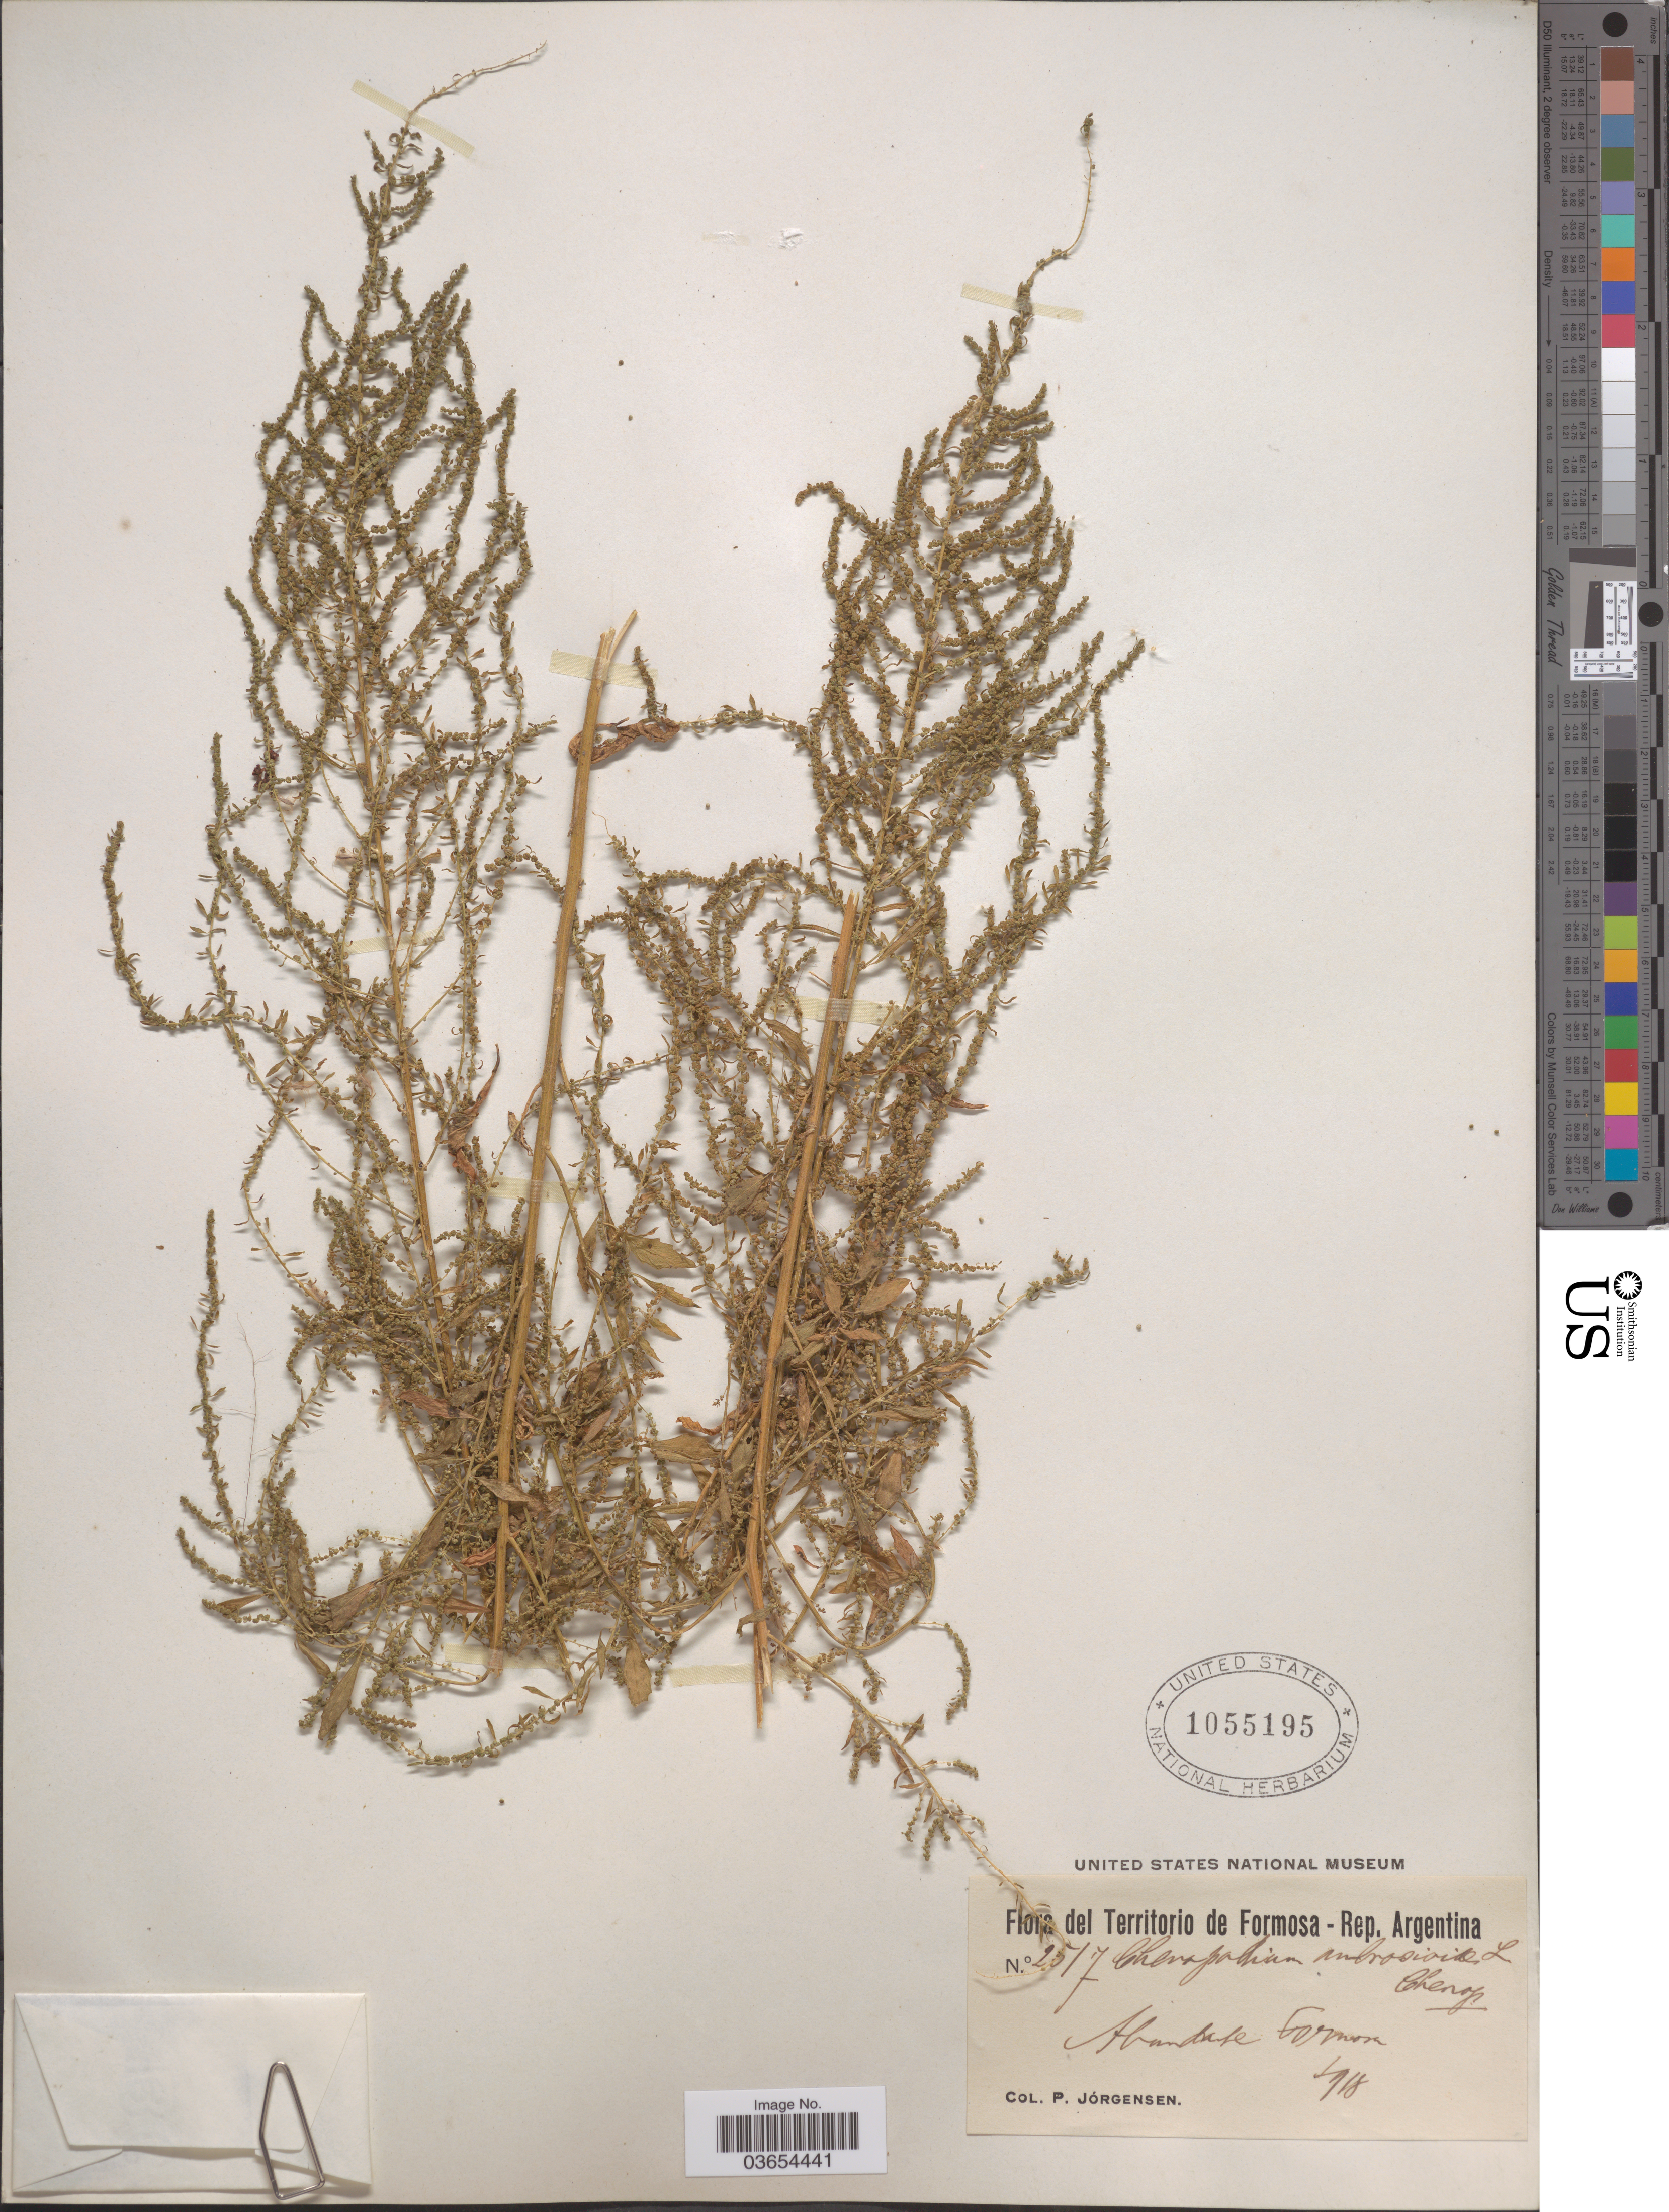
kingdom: Plantae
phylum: Tracheophyta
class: Magnoliopsida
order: Caryophyllales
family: Amaranthaceae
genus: Chenopodium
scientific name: Chenopodium ambrosioides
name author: L.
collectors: P. Jörgensen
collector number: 2517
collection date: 1918-01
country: Argentina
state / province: Formosa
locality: Abundante Formosa.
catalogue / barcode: US 1055195